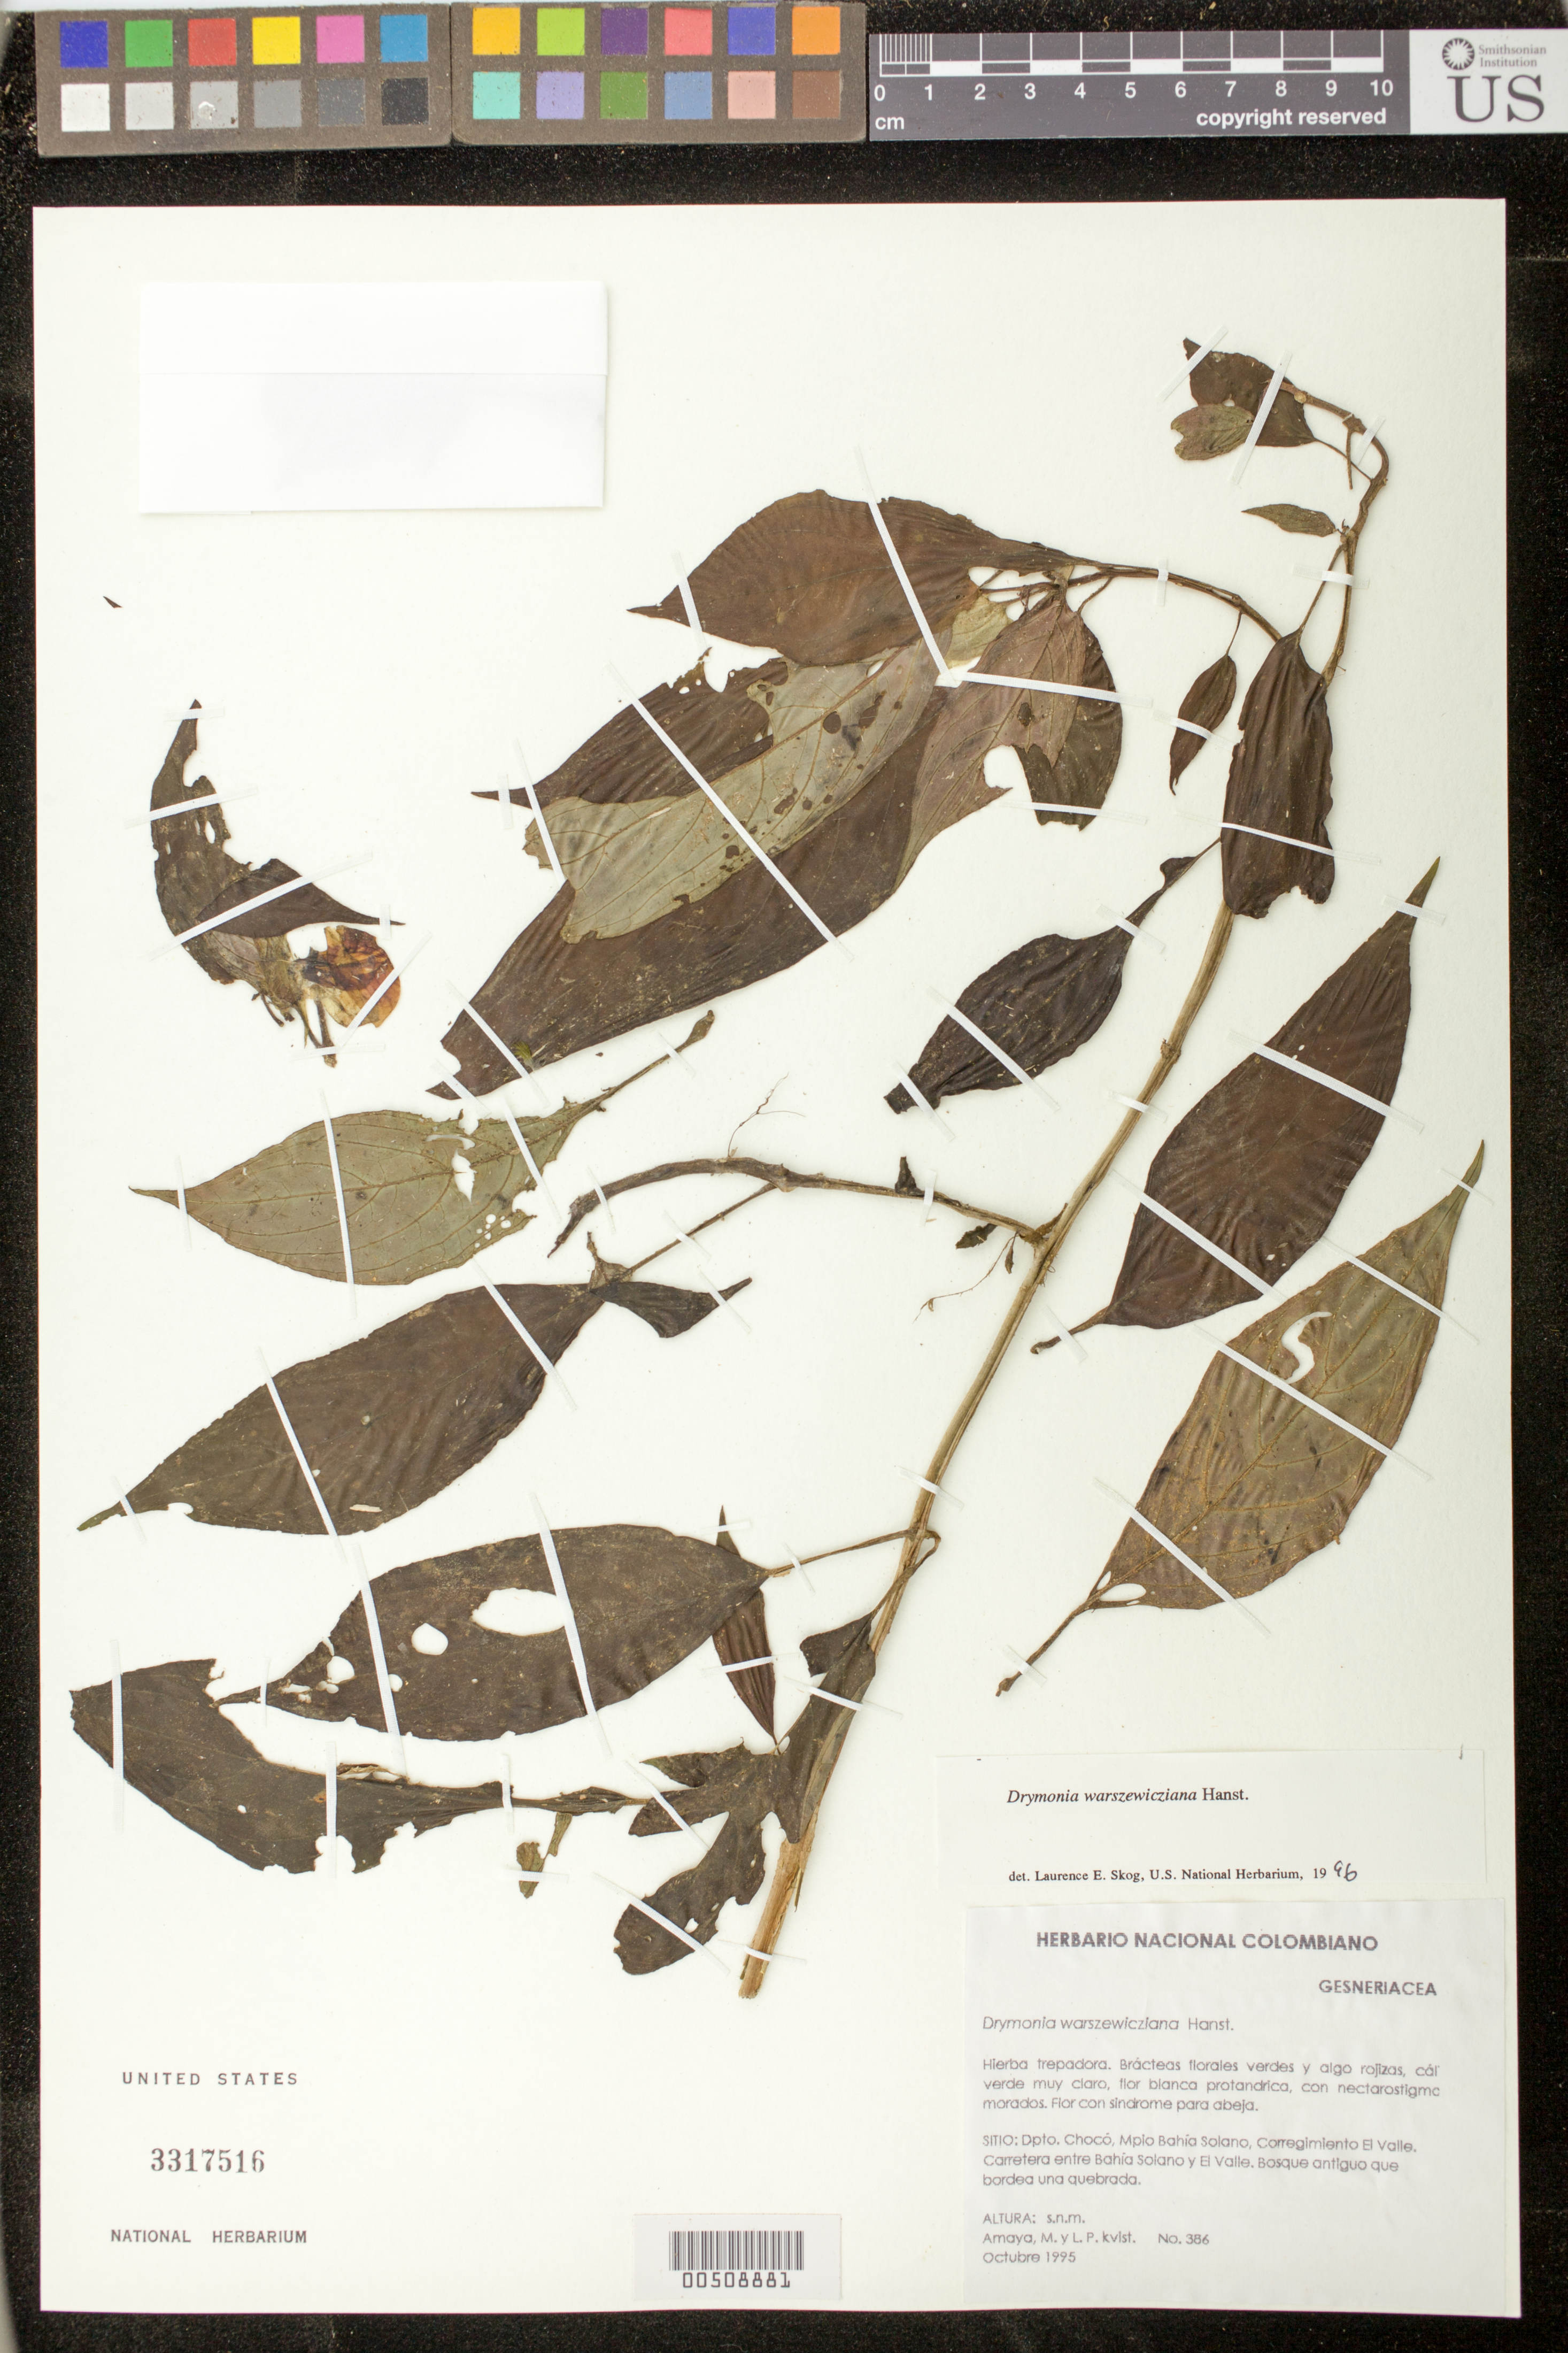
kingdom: Plantae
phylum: Tracheophyta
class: Magnoliopsida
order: Lamiales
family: Gesneriaceae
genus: Drymonia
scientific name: Drymonia warszewicziana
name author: Hanst.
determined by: Skog, Laurence E.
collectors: M. Amaya & L. P. Kvist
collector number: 386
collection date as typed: Oct 1995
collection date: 1995-10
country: Colombia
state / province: Chocó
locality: Mpio Bahía Solano, Corregimiento El Valle, carretera entre Bahía Solano y El Valle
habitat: Bosque antiguo que bordea una quebrada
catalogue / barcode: US 3317516